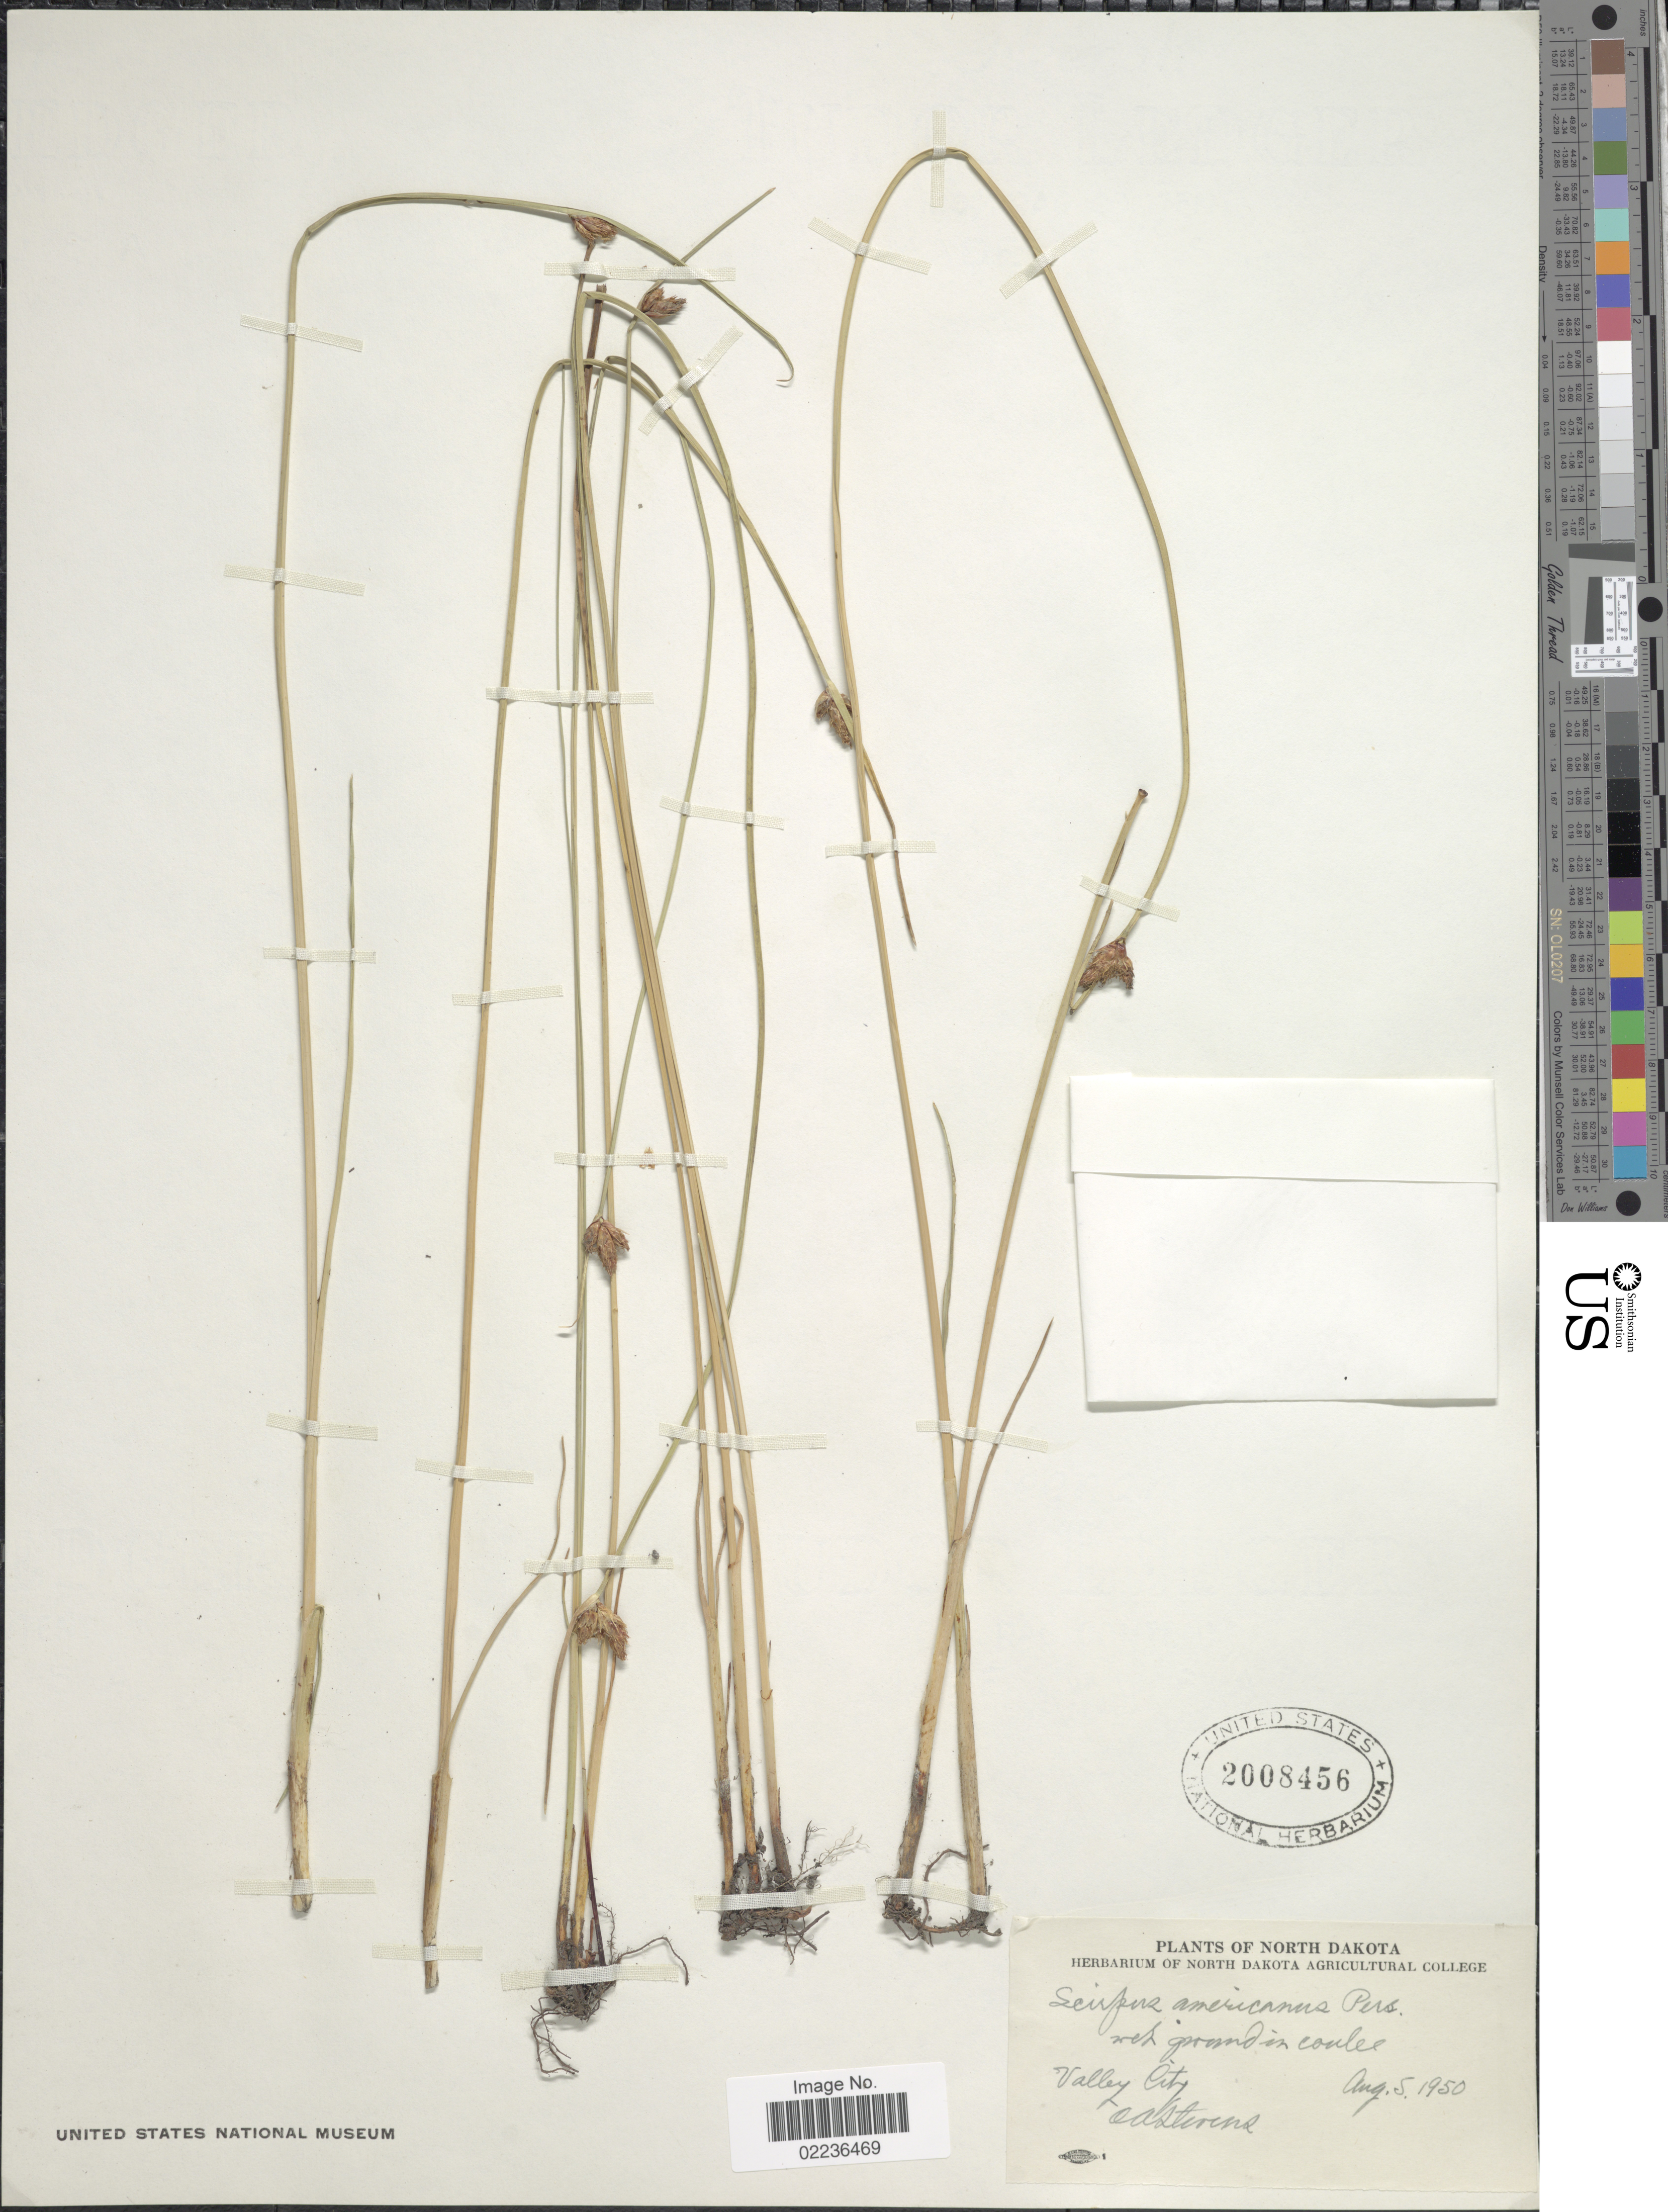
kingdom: Plantae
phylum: Tracheophyta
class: Liliopsida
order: Poales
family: Cyperaceae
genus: Schoenoplectus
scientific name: Schoenoplectus pungens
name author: (Vahl) Palla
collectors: O. A. Stevens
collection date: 1950-08-05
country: United States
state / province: North Dakota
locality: Valley City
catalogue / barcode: US 2008456